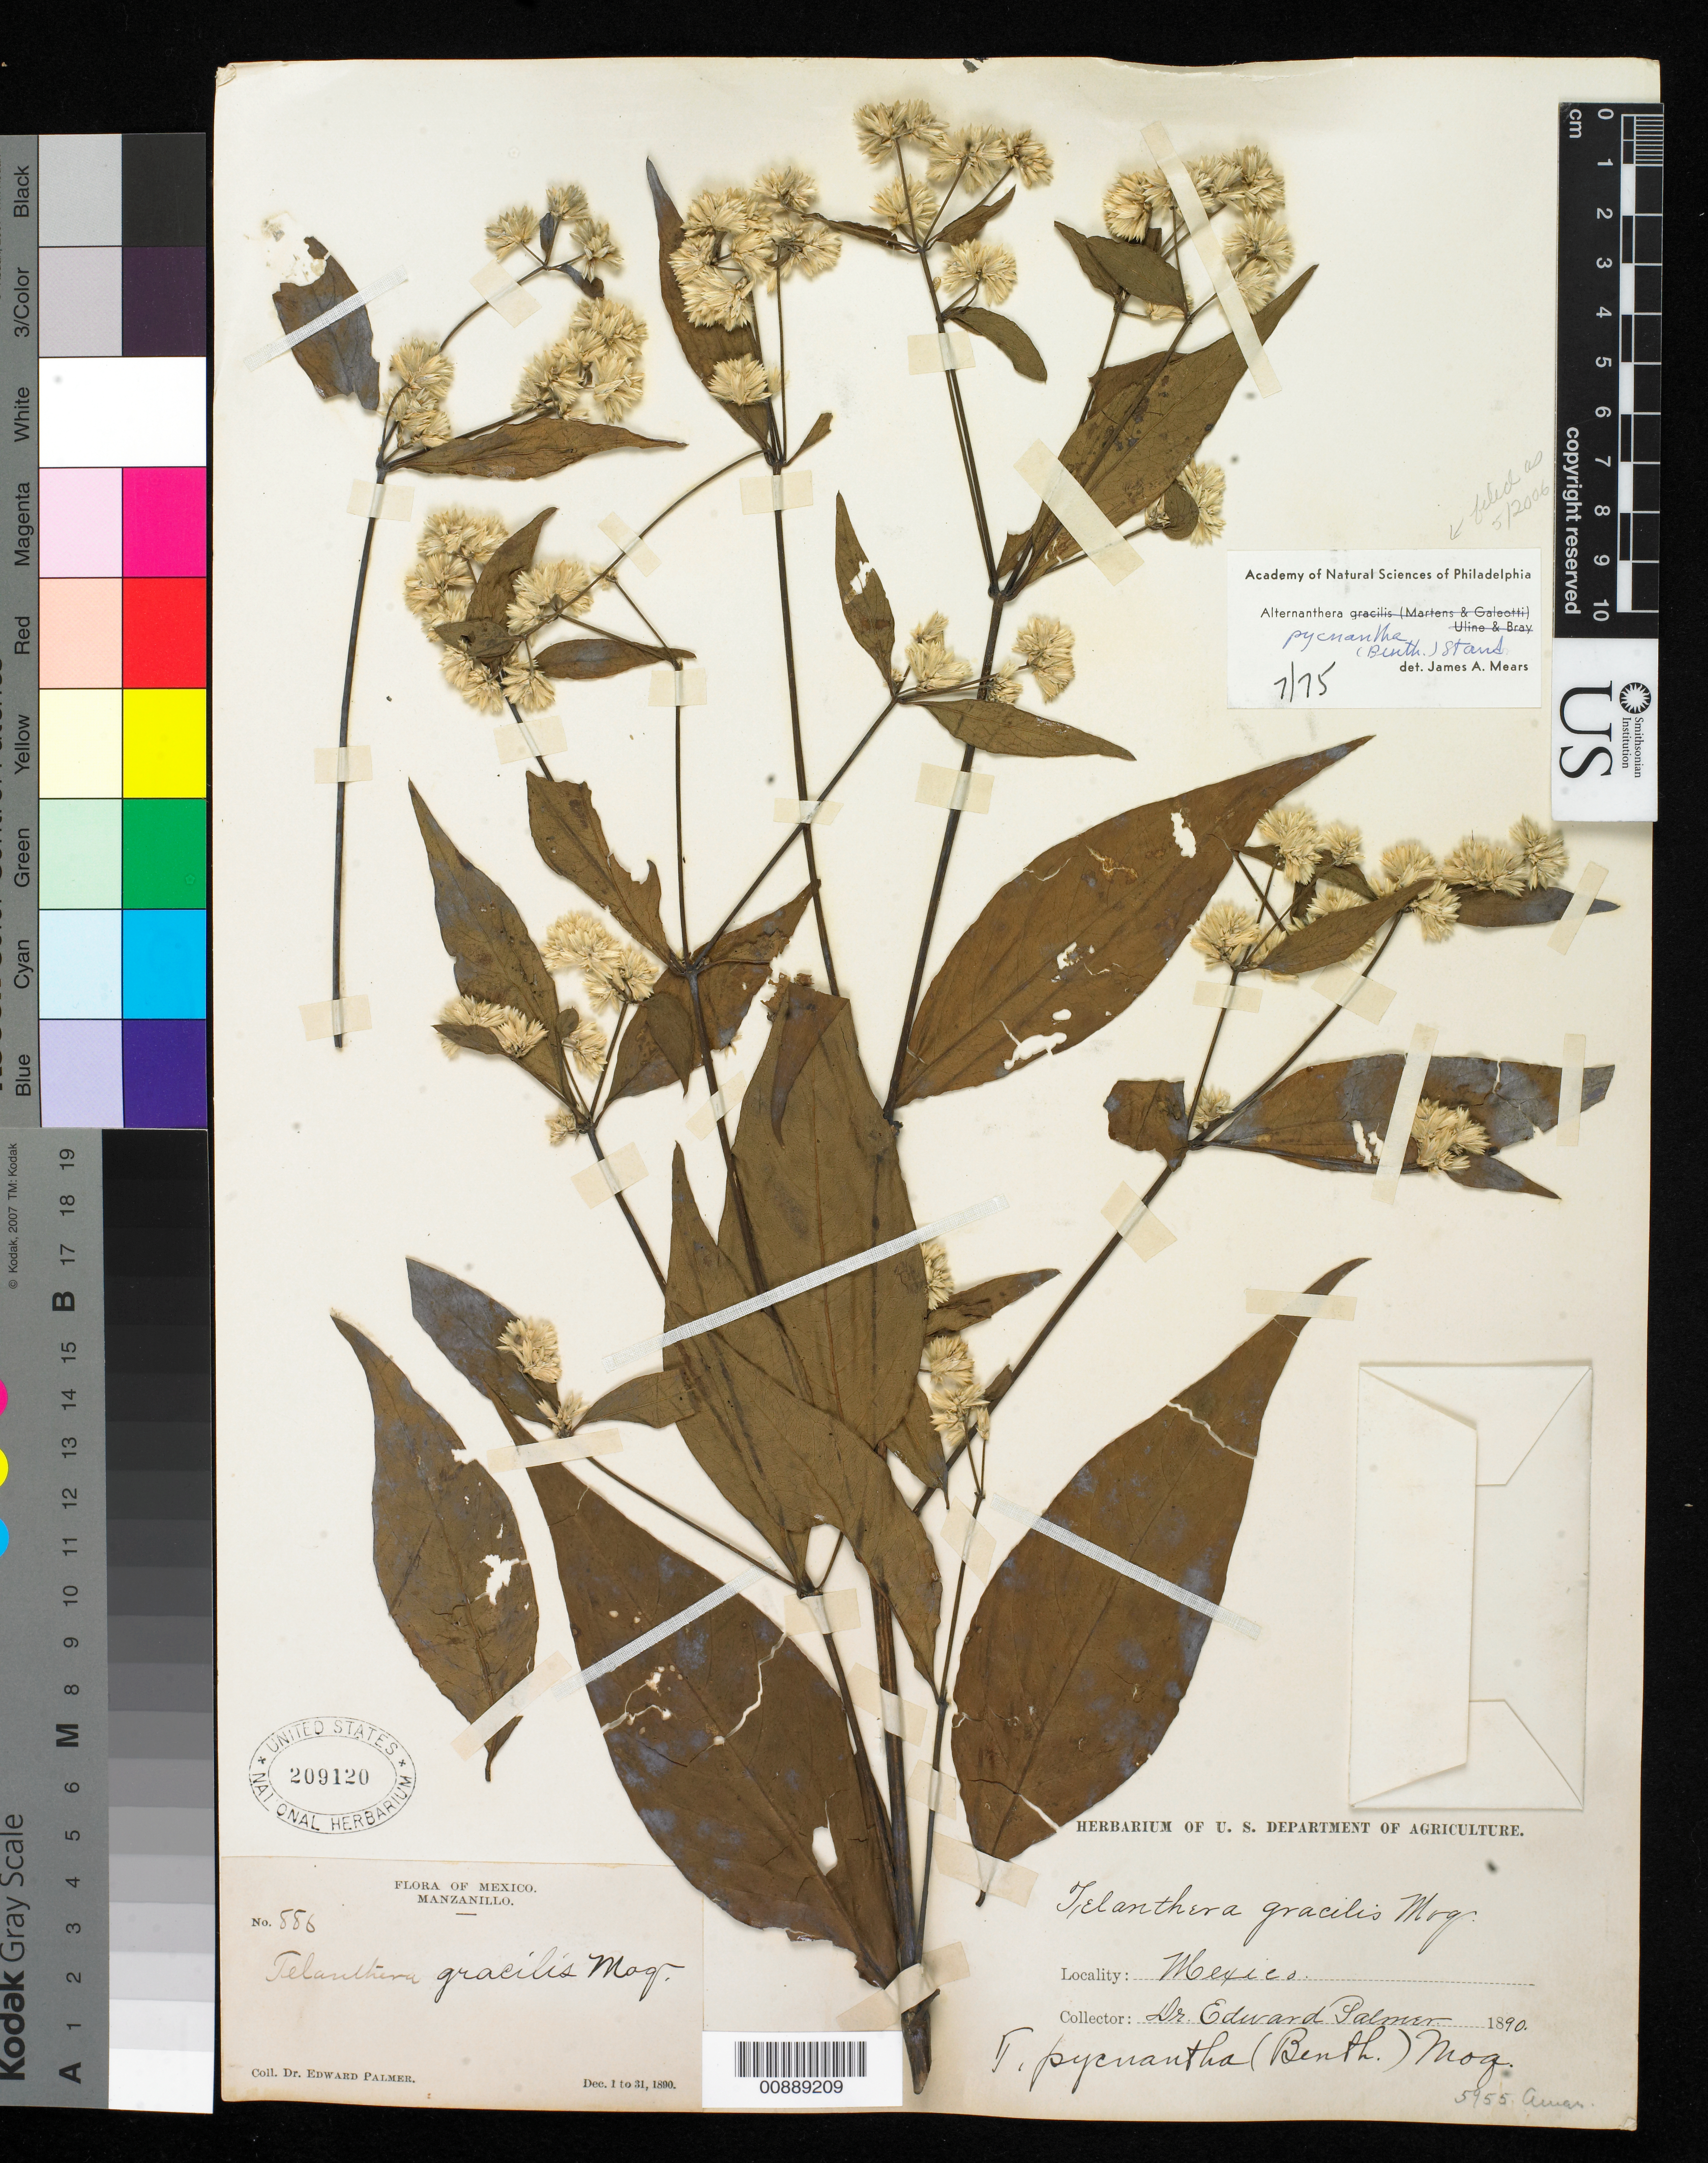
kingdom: Plantae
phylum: Tracheophyta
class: Magnoliopsida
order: Caryophyllales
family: Amaranthaceae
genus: Alternanthera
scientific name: Alternanthera pycnantha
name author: (Benth.) Standl.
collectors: E. Palmer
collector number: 886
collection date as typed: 01 Dec 1890 to 31 Dec 1890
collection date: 1890-12-01/1890-12-31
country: Mexico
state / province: Colima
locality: Manzanillo, Colima.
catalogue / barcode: US 209120